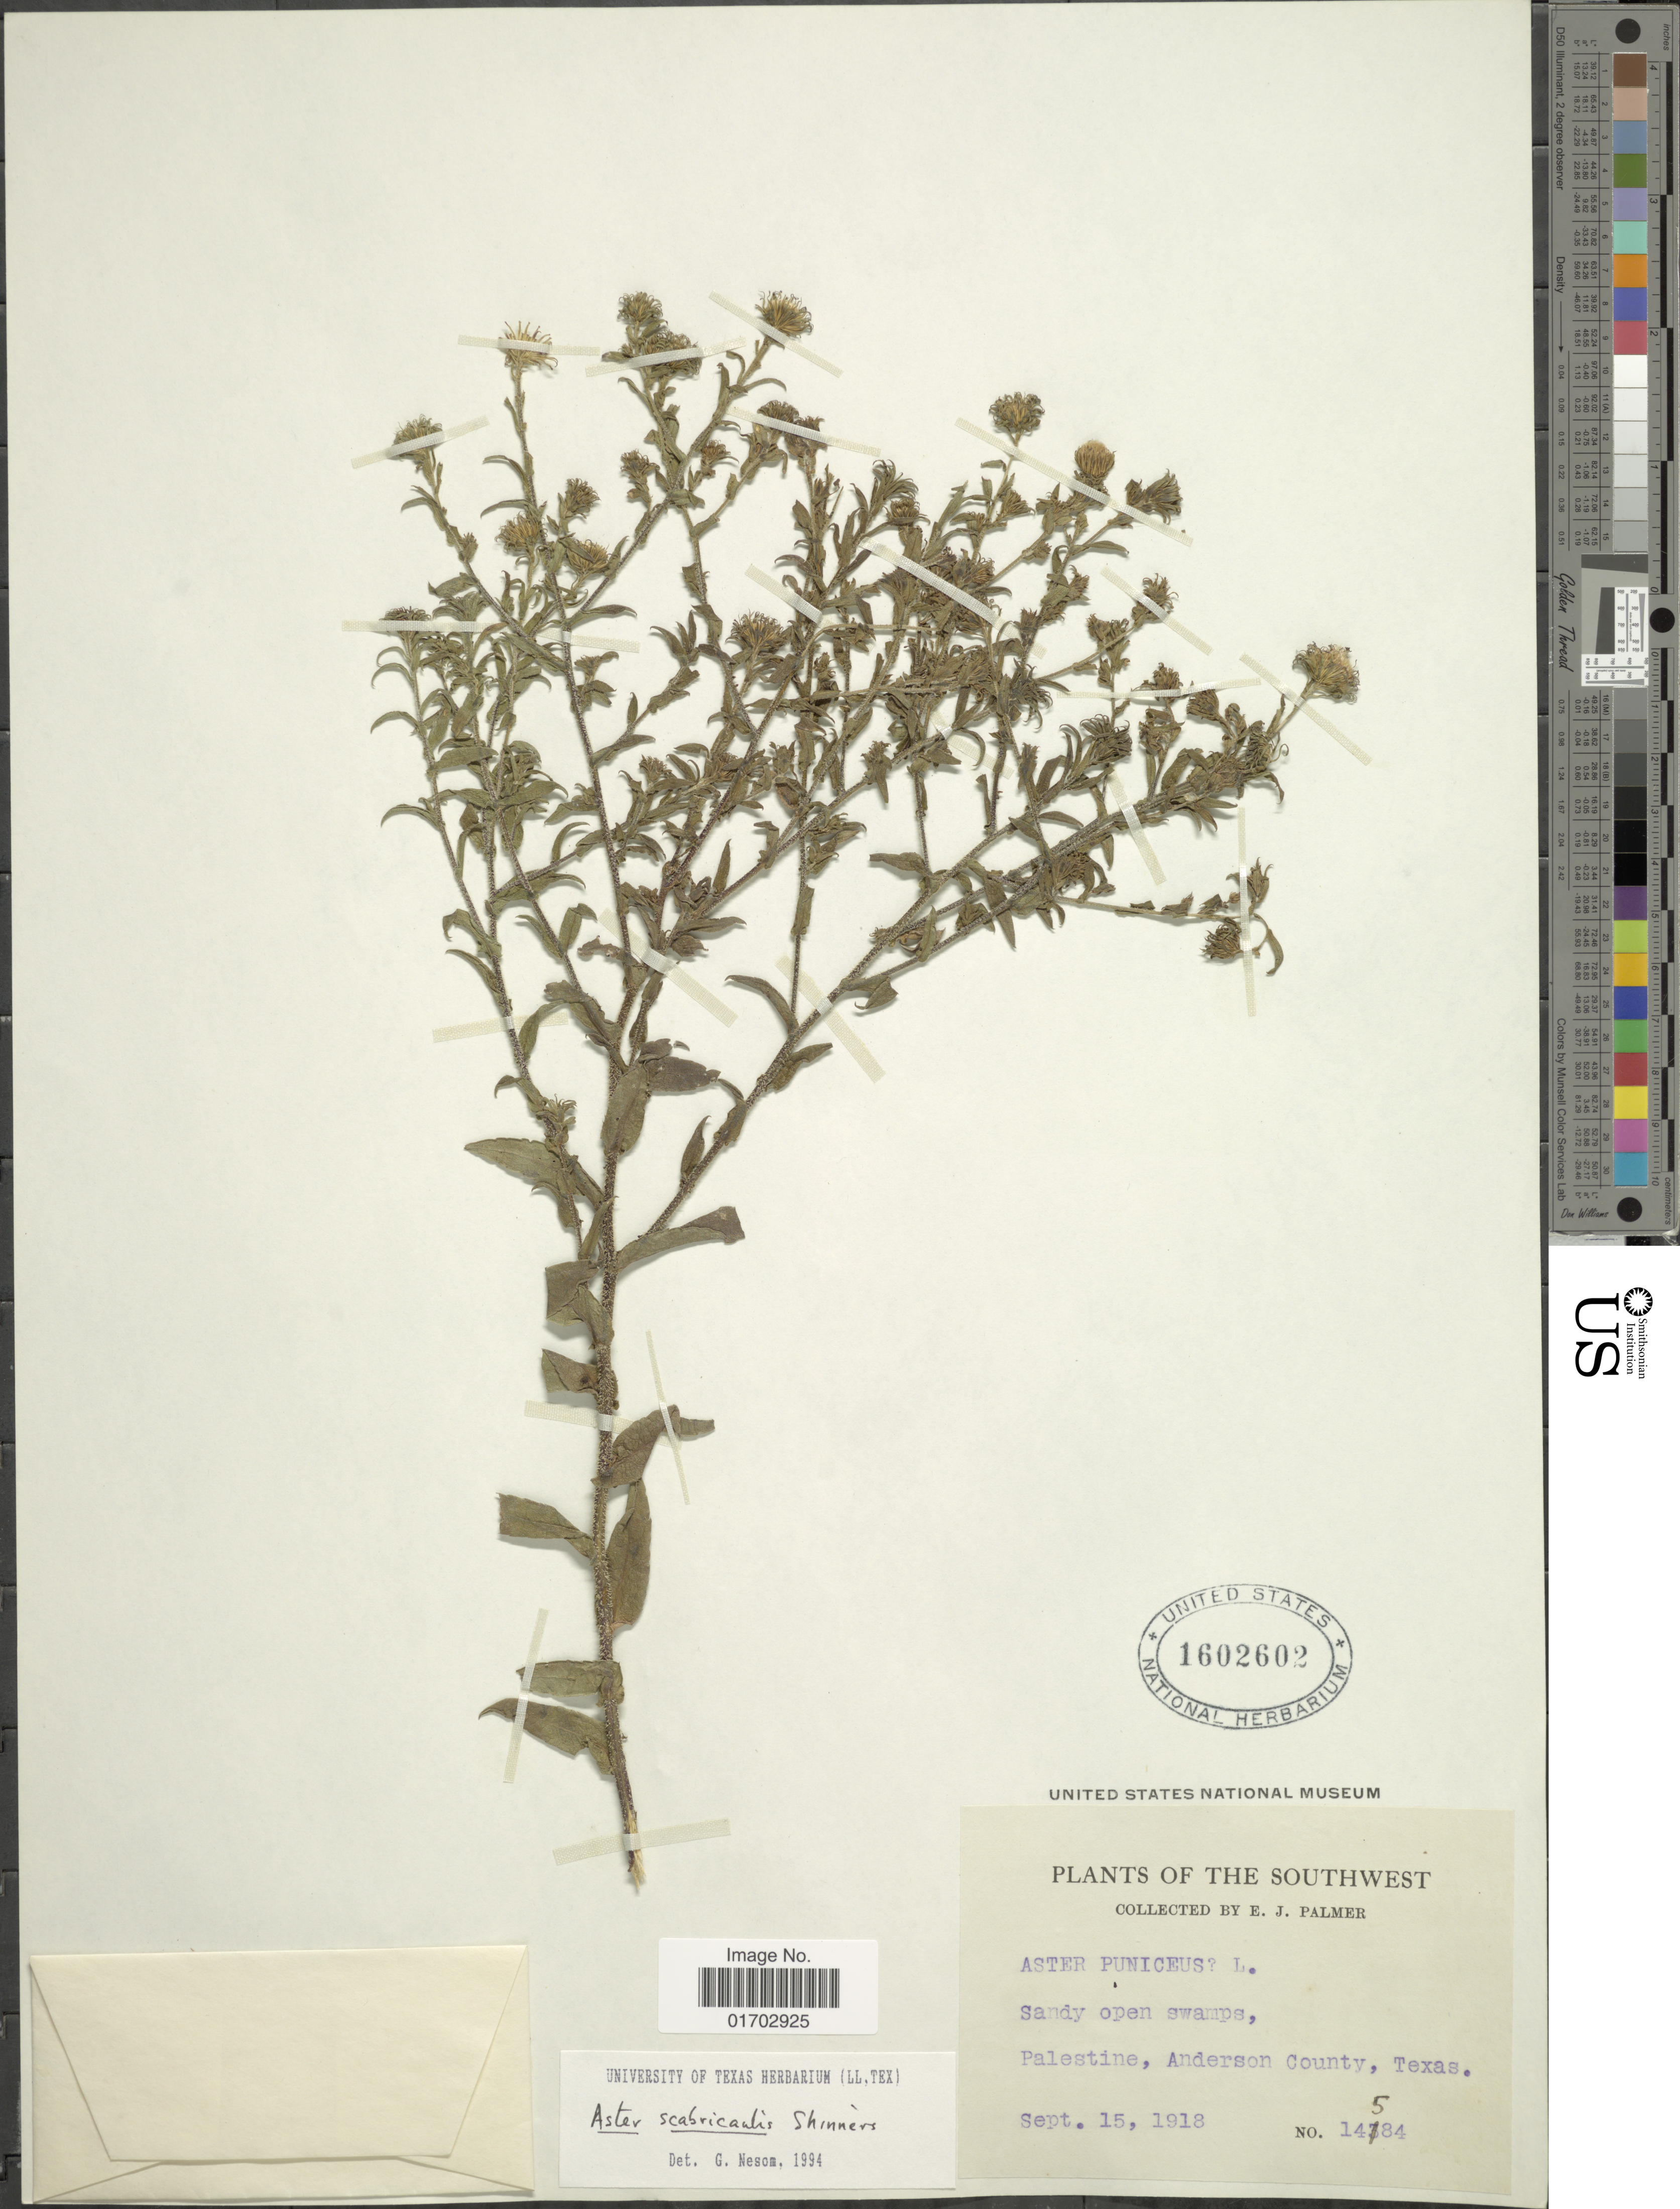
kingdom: Plantae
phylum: Tracheophyta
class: Magnoliopsida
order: Asterales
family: Asteraceae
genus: Symphyotrichum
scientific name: Symphyotrichum puniceum var. scabricaule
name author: (Shinners) G.L. Nesom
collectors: E. J. Palmer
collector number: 14584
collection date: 1918-09-15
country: United States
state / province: Texas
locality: The Southwest, Palestine, Anderson County.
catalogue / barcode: US 1602602